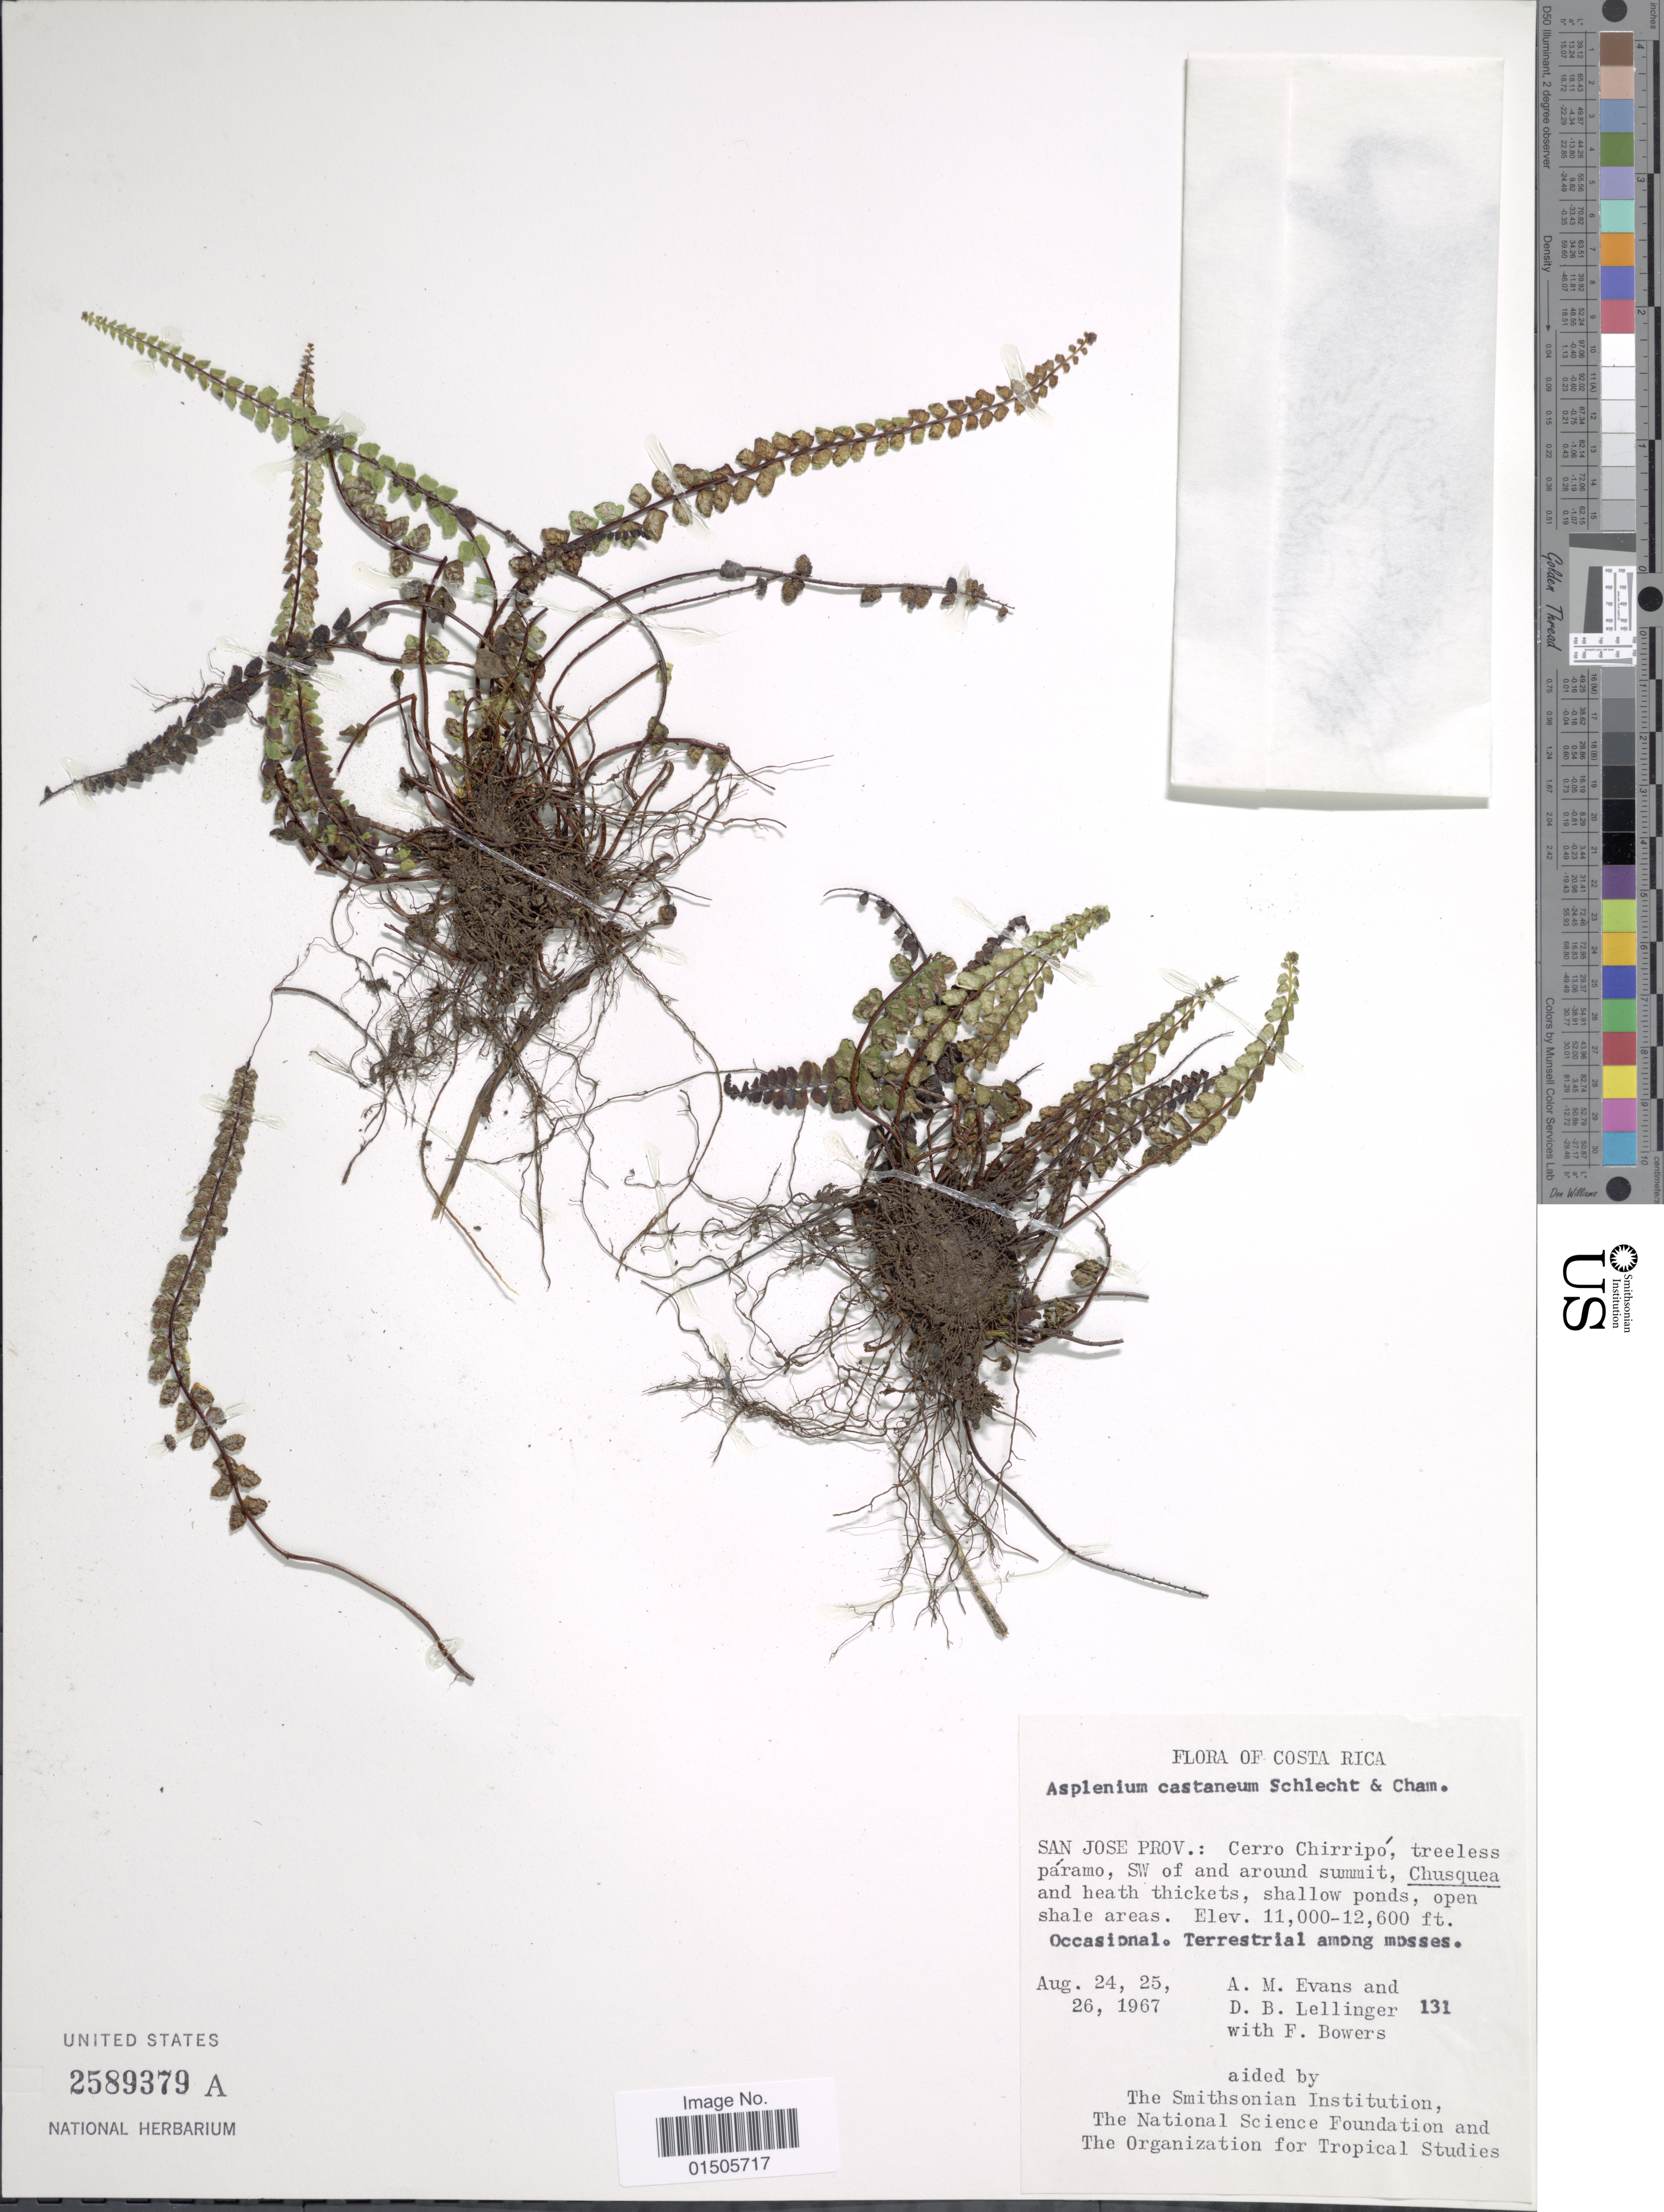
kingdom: Plantae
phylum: Tracheophyta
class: Polypodiopsida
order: Polypodiales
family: Aspleniaceae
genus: Asplenium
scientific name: Asplenium castaneum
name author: Schltdl. & Cham.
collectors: A. M. Evans, D. B. Lellinger & F. Bowers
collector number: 131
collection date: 1967-08-24/1967-08-26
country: Costa Rica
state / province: San José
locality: Cerro Chirripo, treeless paramo, SW of and around summit, Chusquea and health thickets, shallow ponds, open shale areas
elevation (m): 3353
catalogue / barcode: US 2589379A